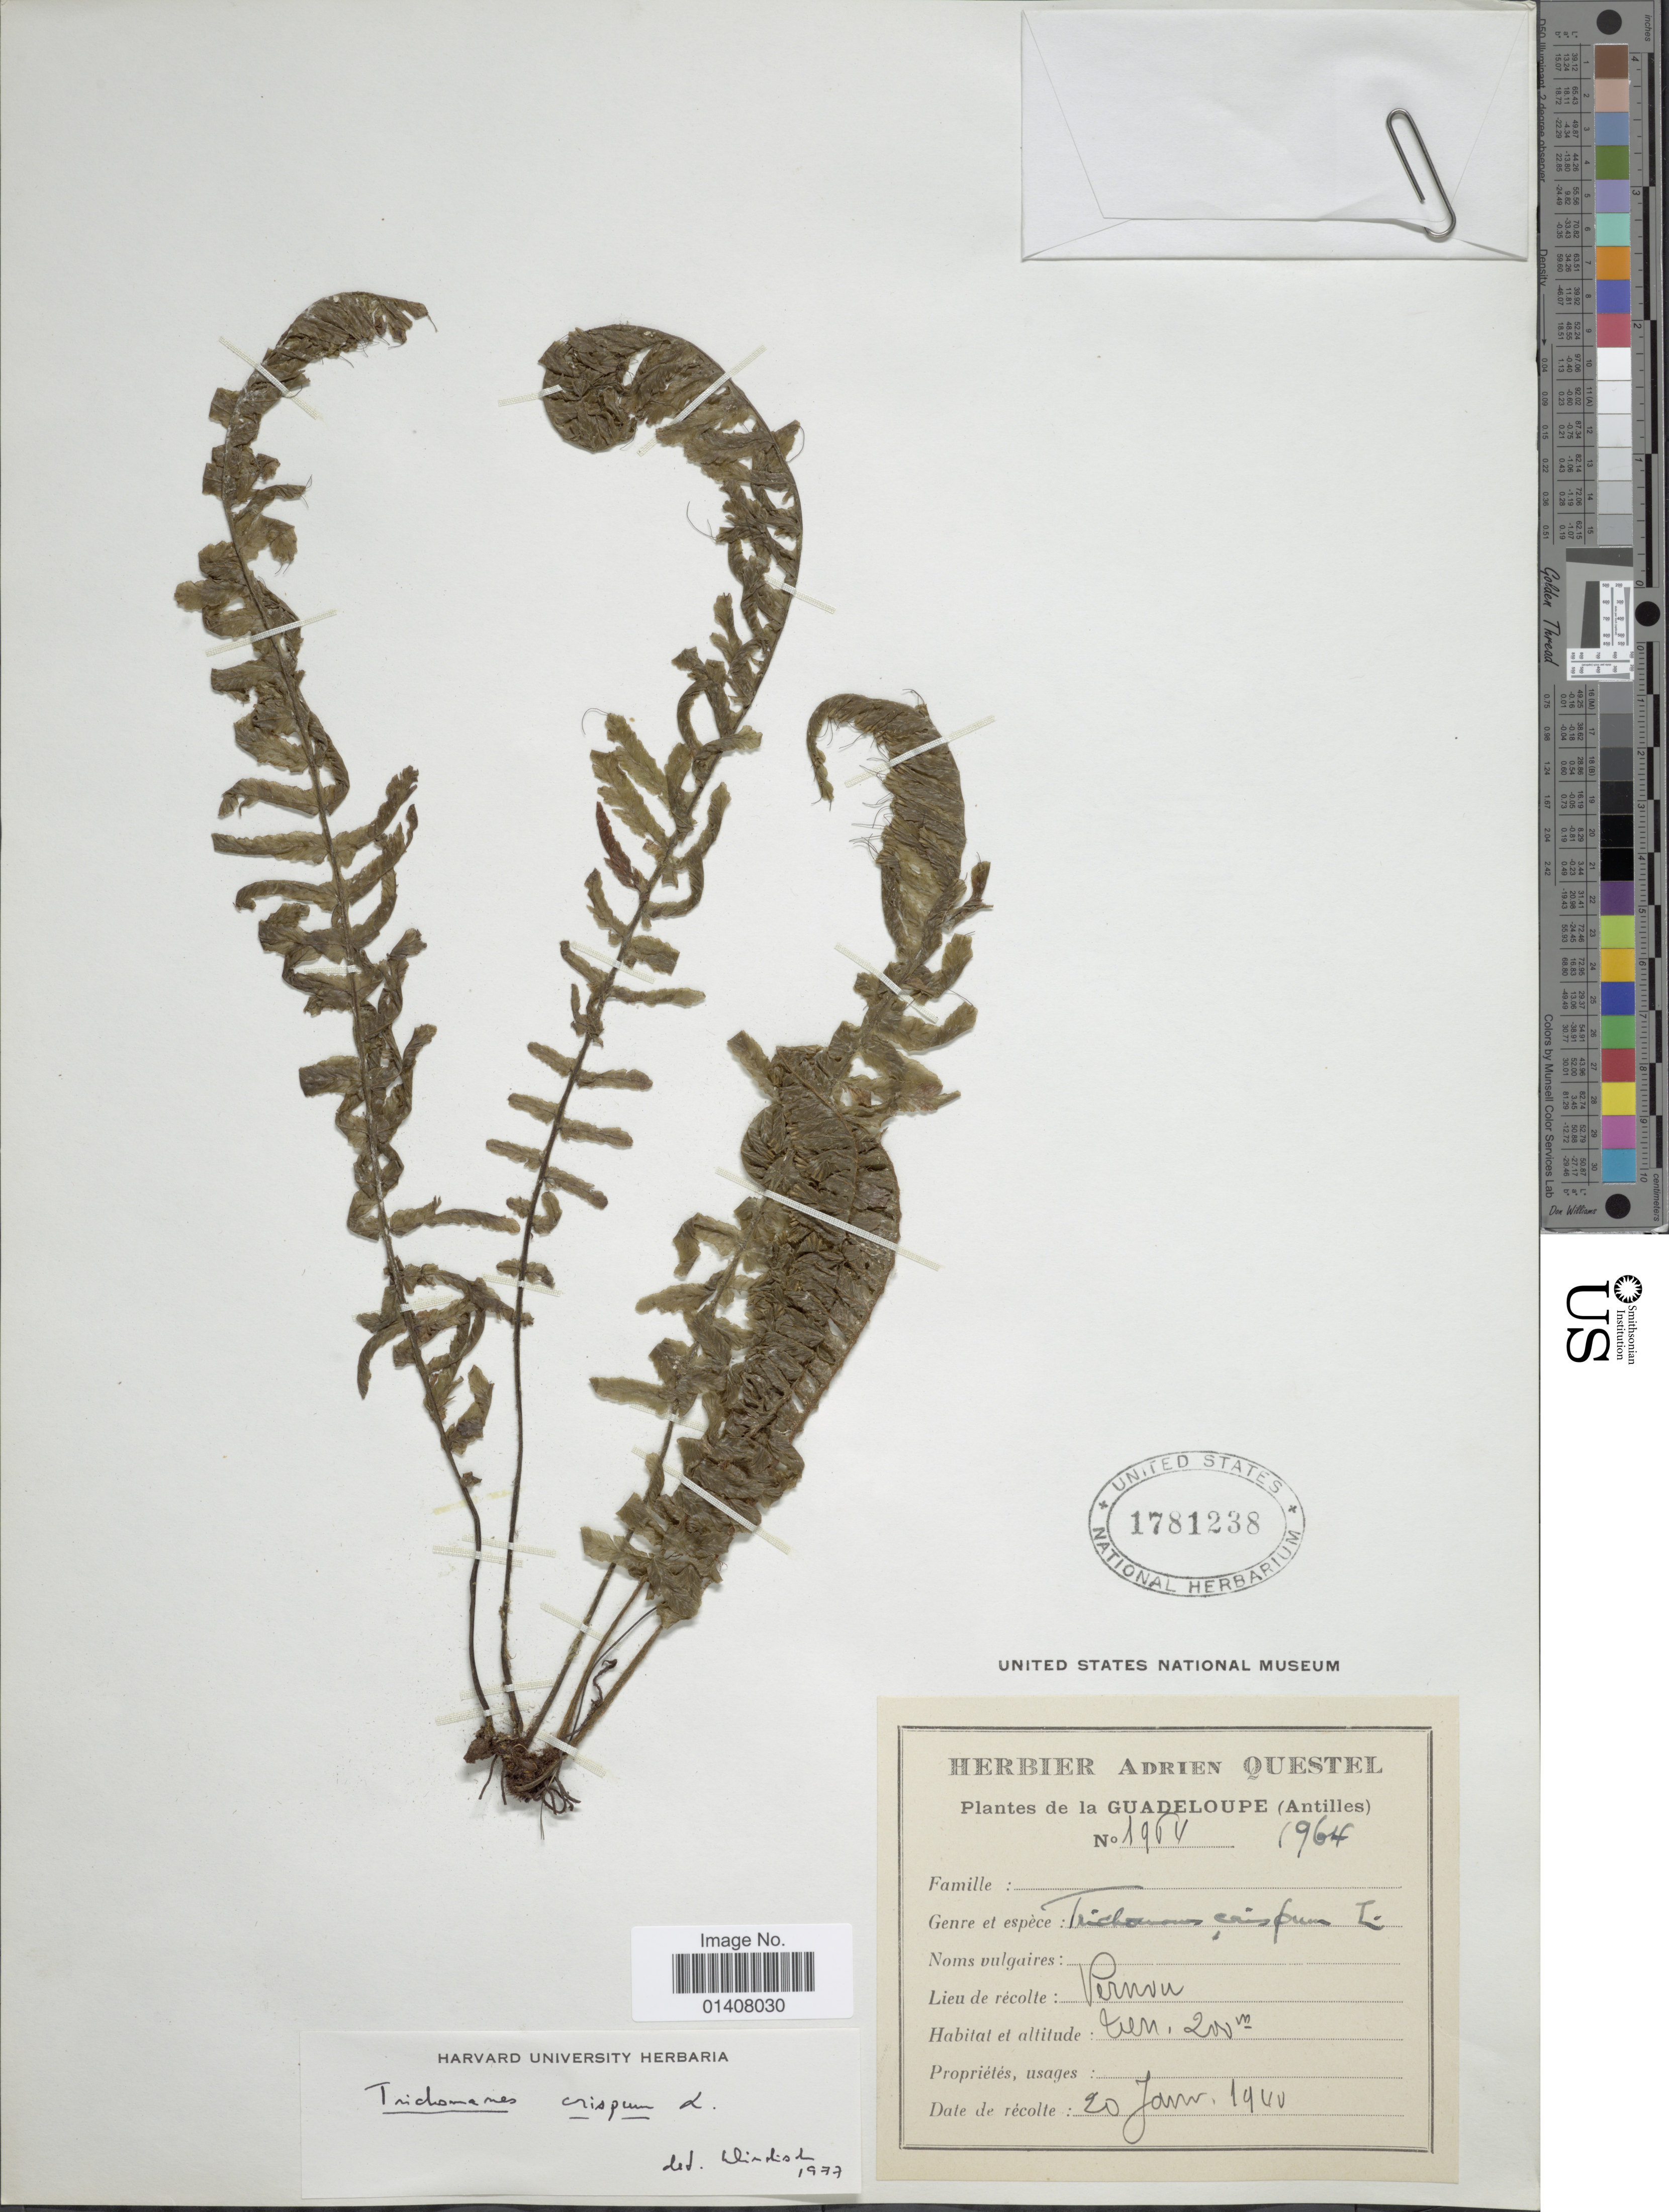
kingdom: Plantae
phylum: Tracheophyta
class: Polypodiopsida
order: Hymenophyllales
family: Hymenophyllaceae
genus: Trichomanes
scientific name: Trichomanes crispum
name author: L.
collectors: A. Questel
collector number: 1964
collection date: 1900-01-20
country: Guadeloupe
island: Leeward Is.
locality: Vernou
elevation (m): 200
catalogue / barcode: US 1781238